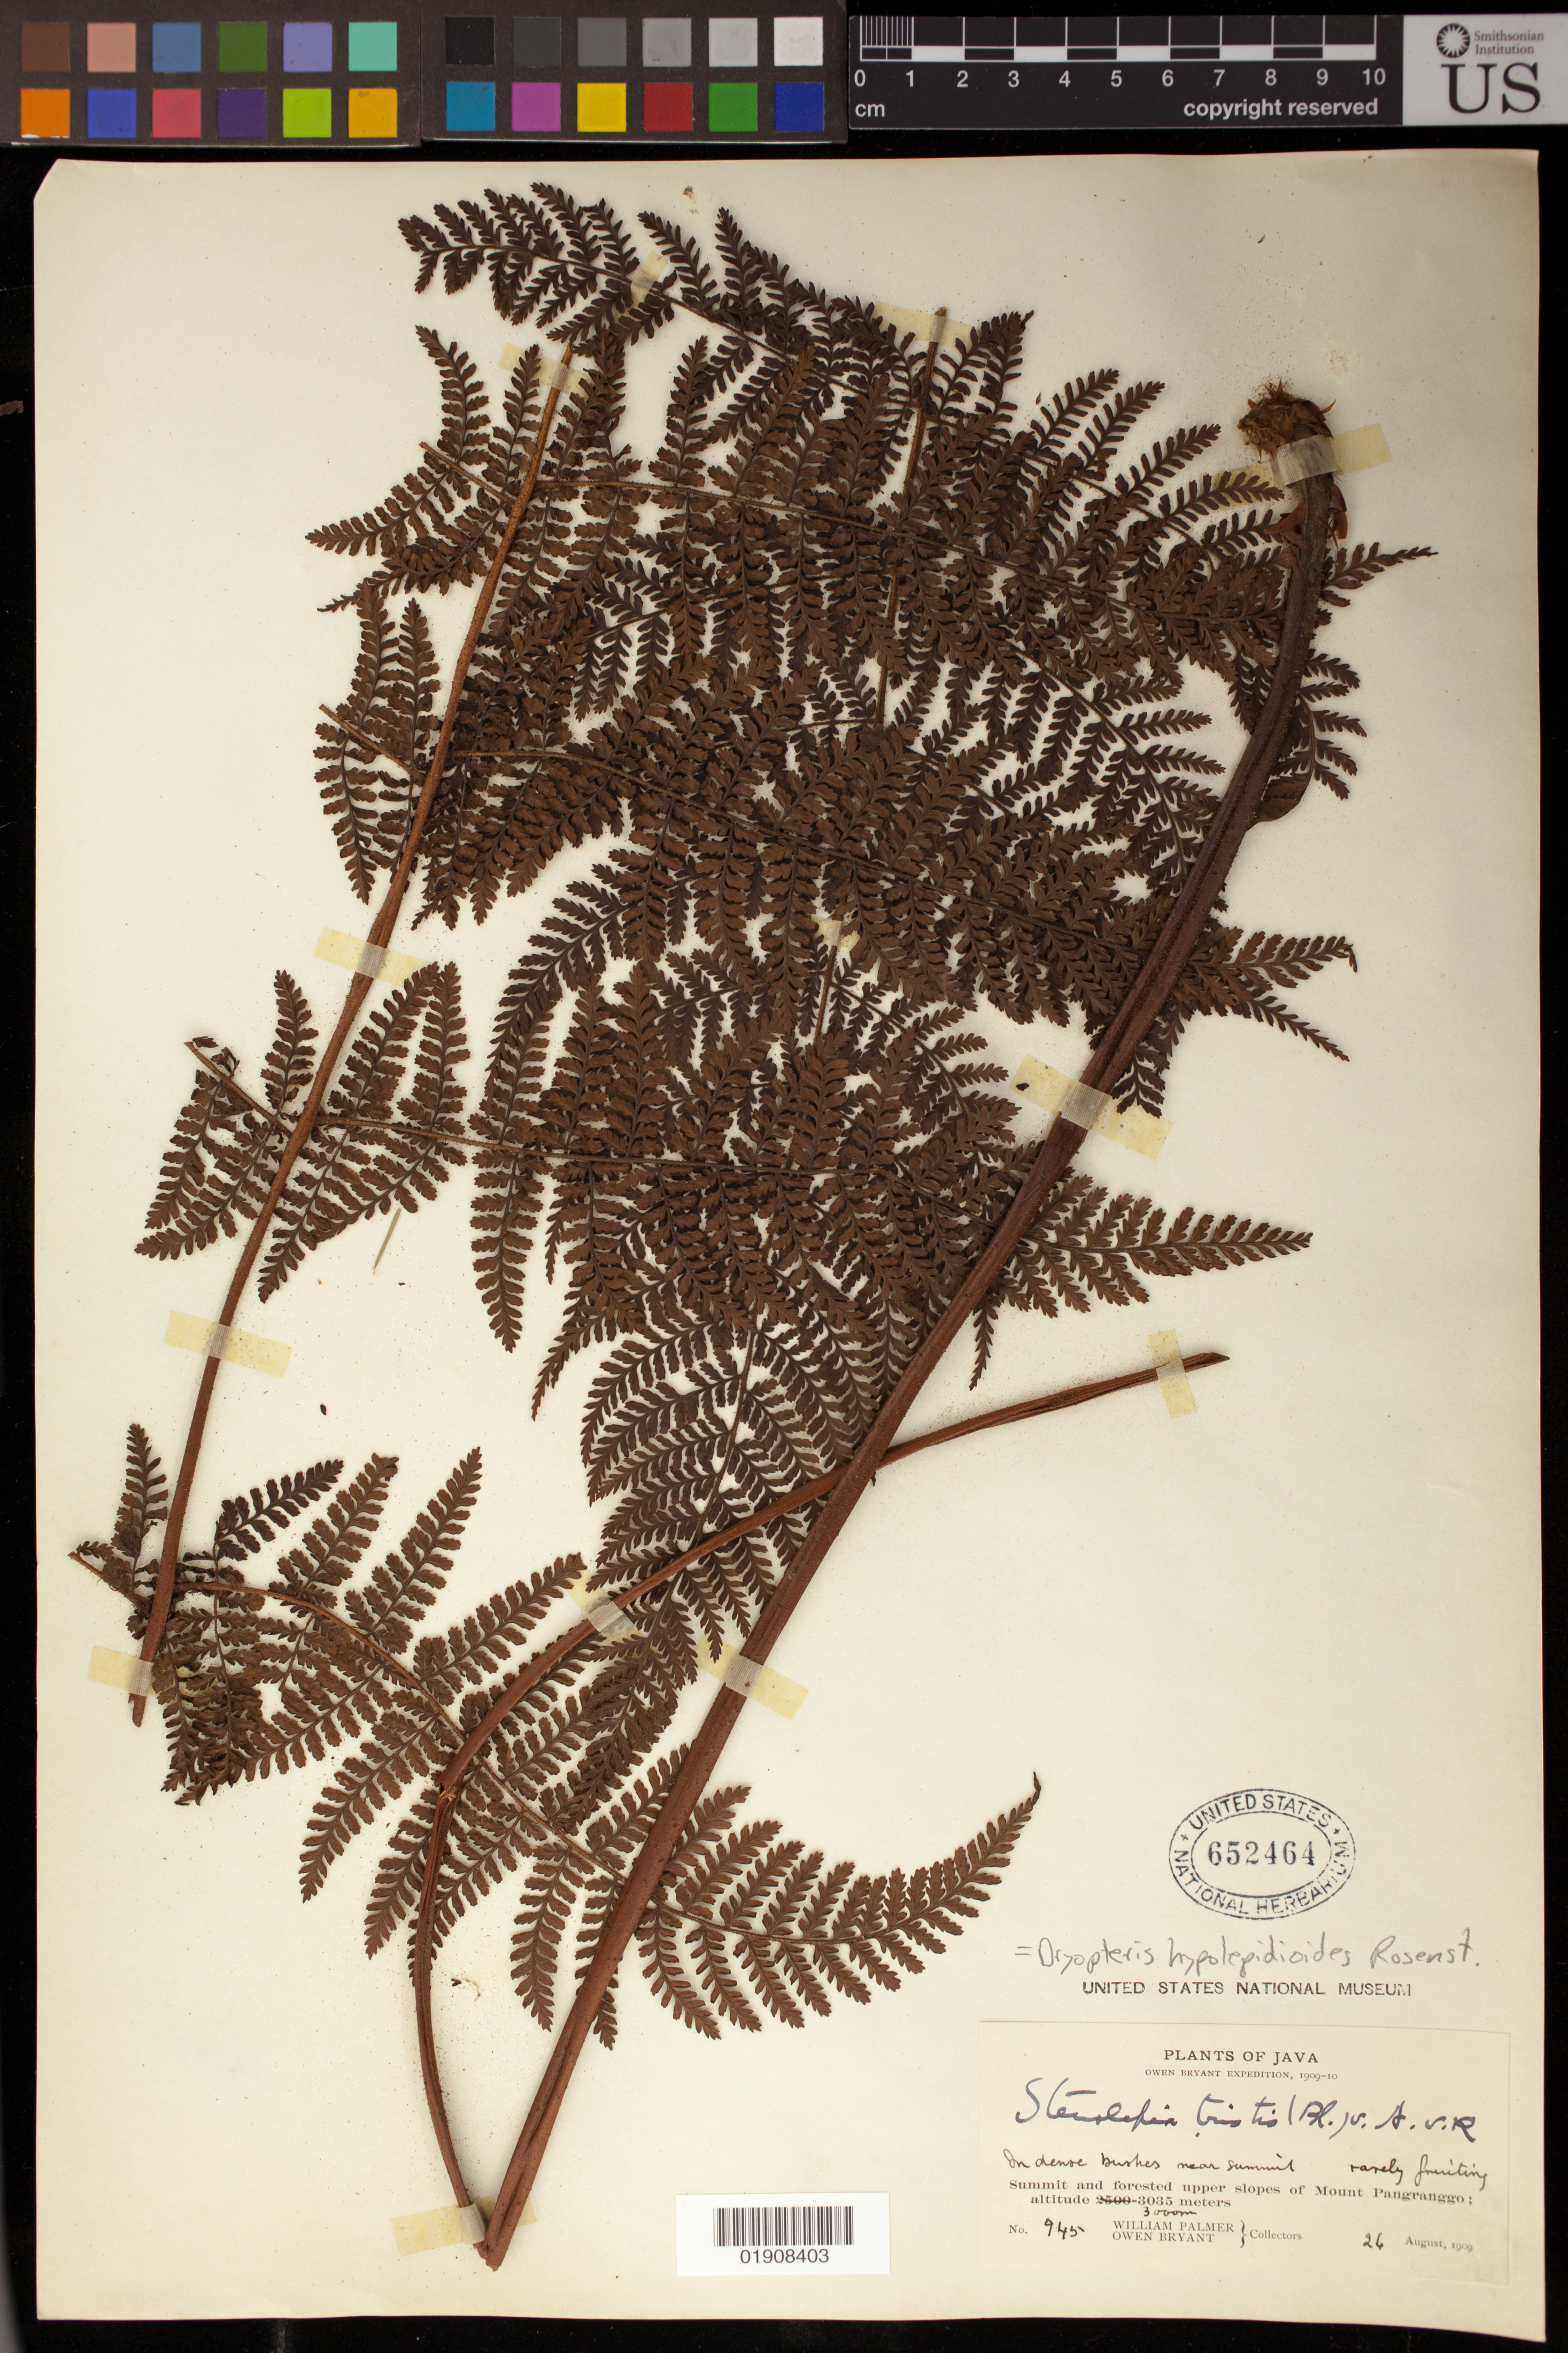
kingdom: Plantae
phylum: Tracheophyta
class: Polypodiopsida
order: Polypodiales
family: Dryopteridaceae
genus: Dryopteris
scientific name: Dryopteris hypolepidioides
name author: Rosenst.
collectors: W. Palmer & O. Bryant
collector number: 945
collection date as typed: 26 Aug 1909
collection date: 1909-08-26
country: Indonesia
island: Java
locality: Summit and forested upper slopes of Mount Pangranggo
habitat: In dense bushes near summit.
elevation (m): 3000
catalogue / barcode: US 652464